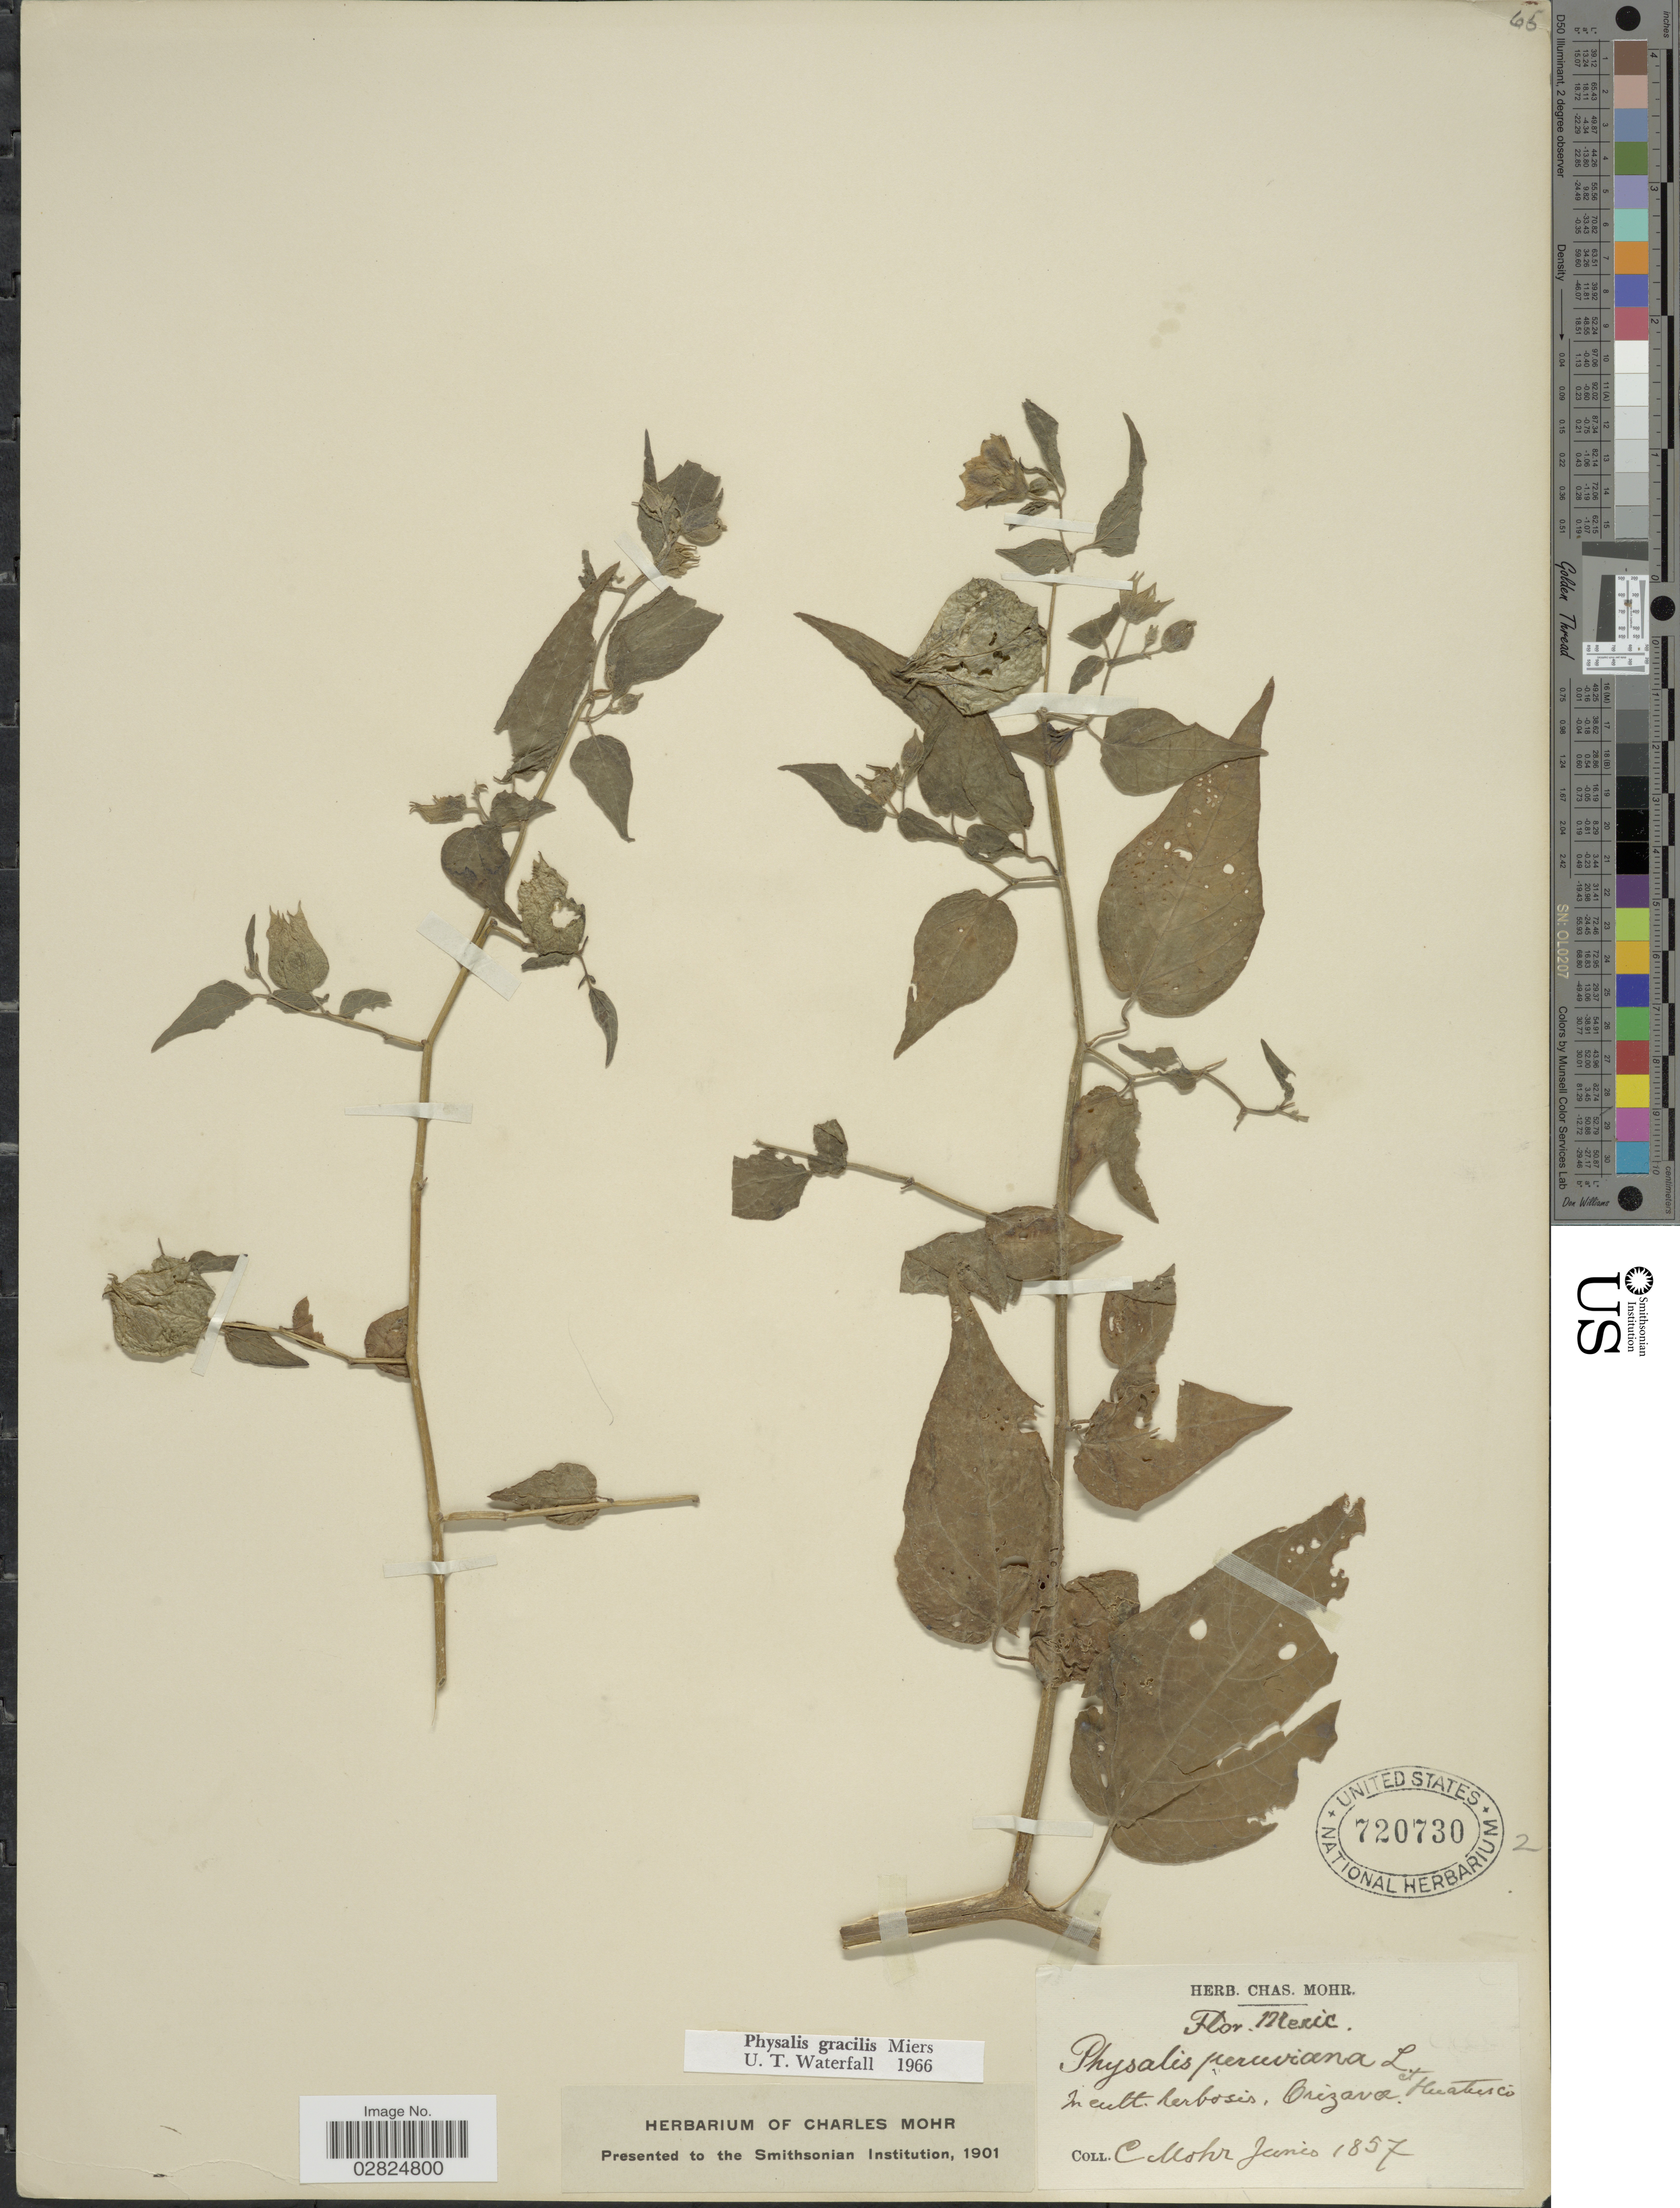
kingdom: Plantae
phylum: Tracheophyta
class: Magnoliopsida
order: Solanales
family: Solanaceae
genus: Physalis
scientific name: Physalis gracilis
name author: Miers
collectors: Mohr, C. T. (herbarium)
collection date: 1857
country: Mexico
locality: In cult. herbosis, Orizava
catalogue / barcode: US 720730